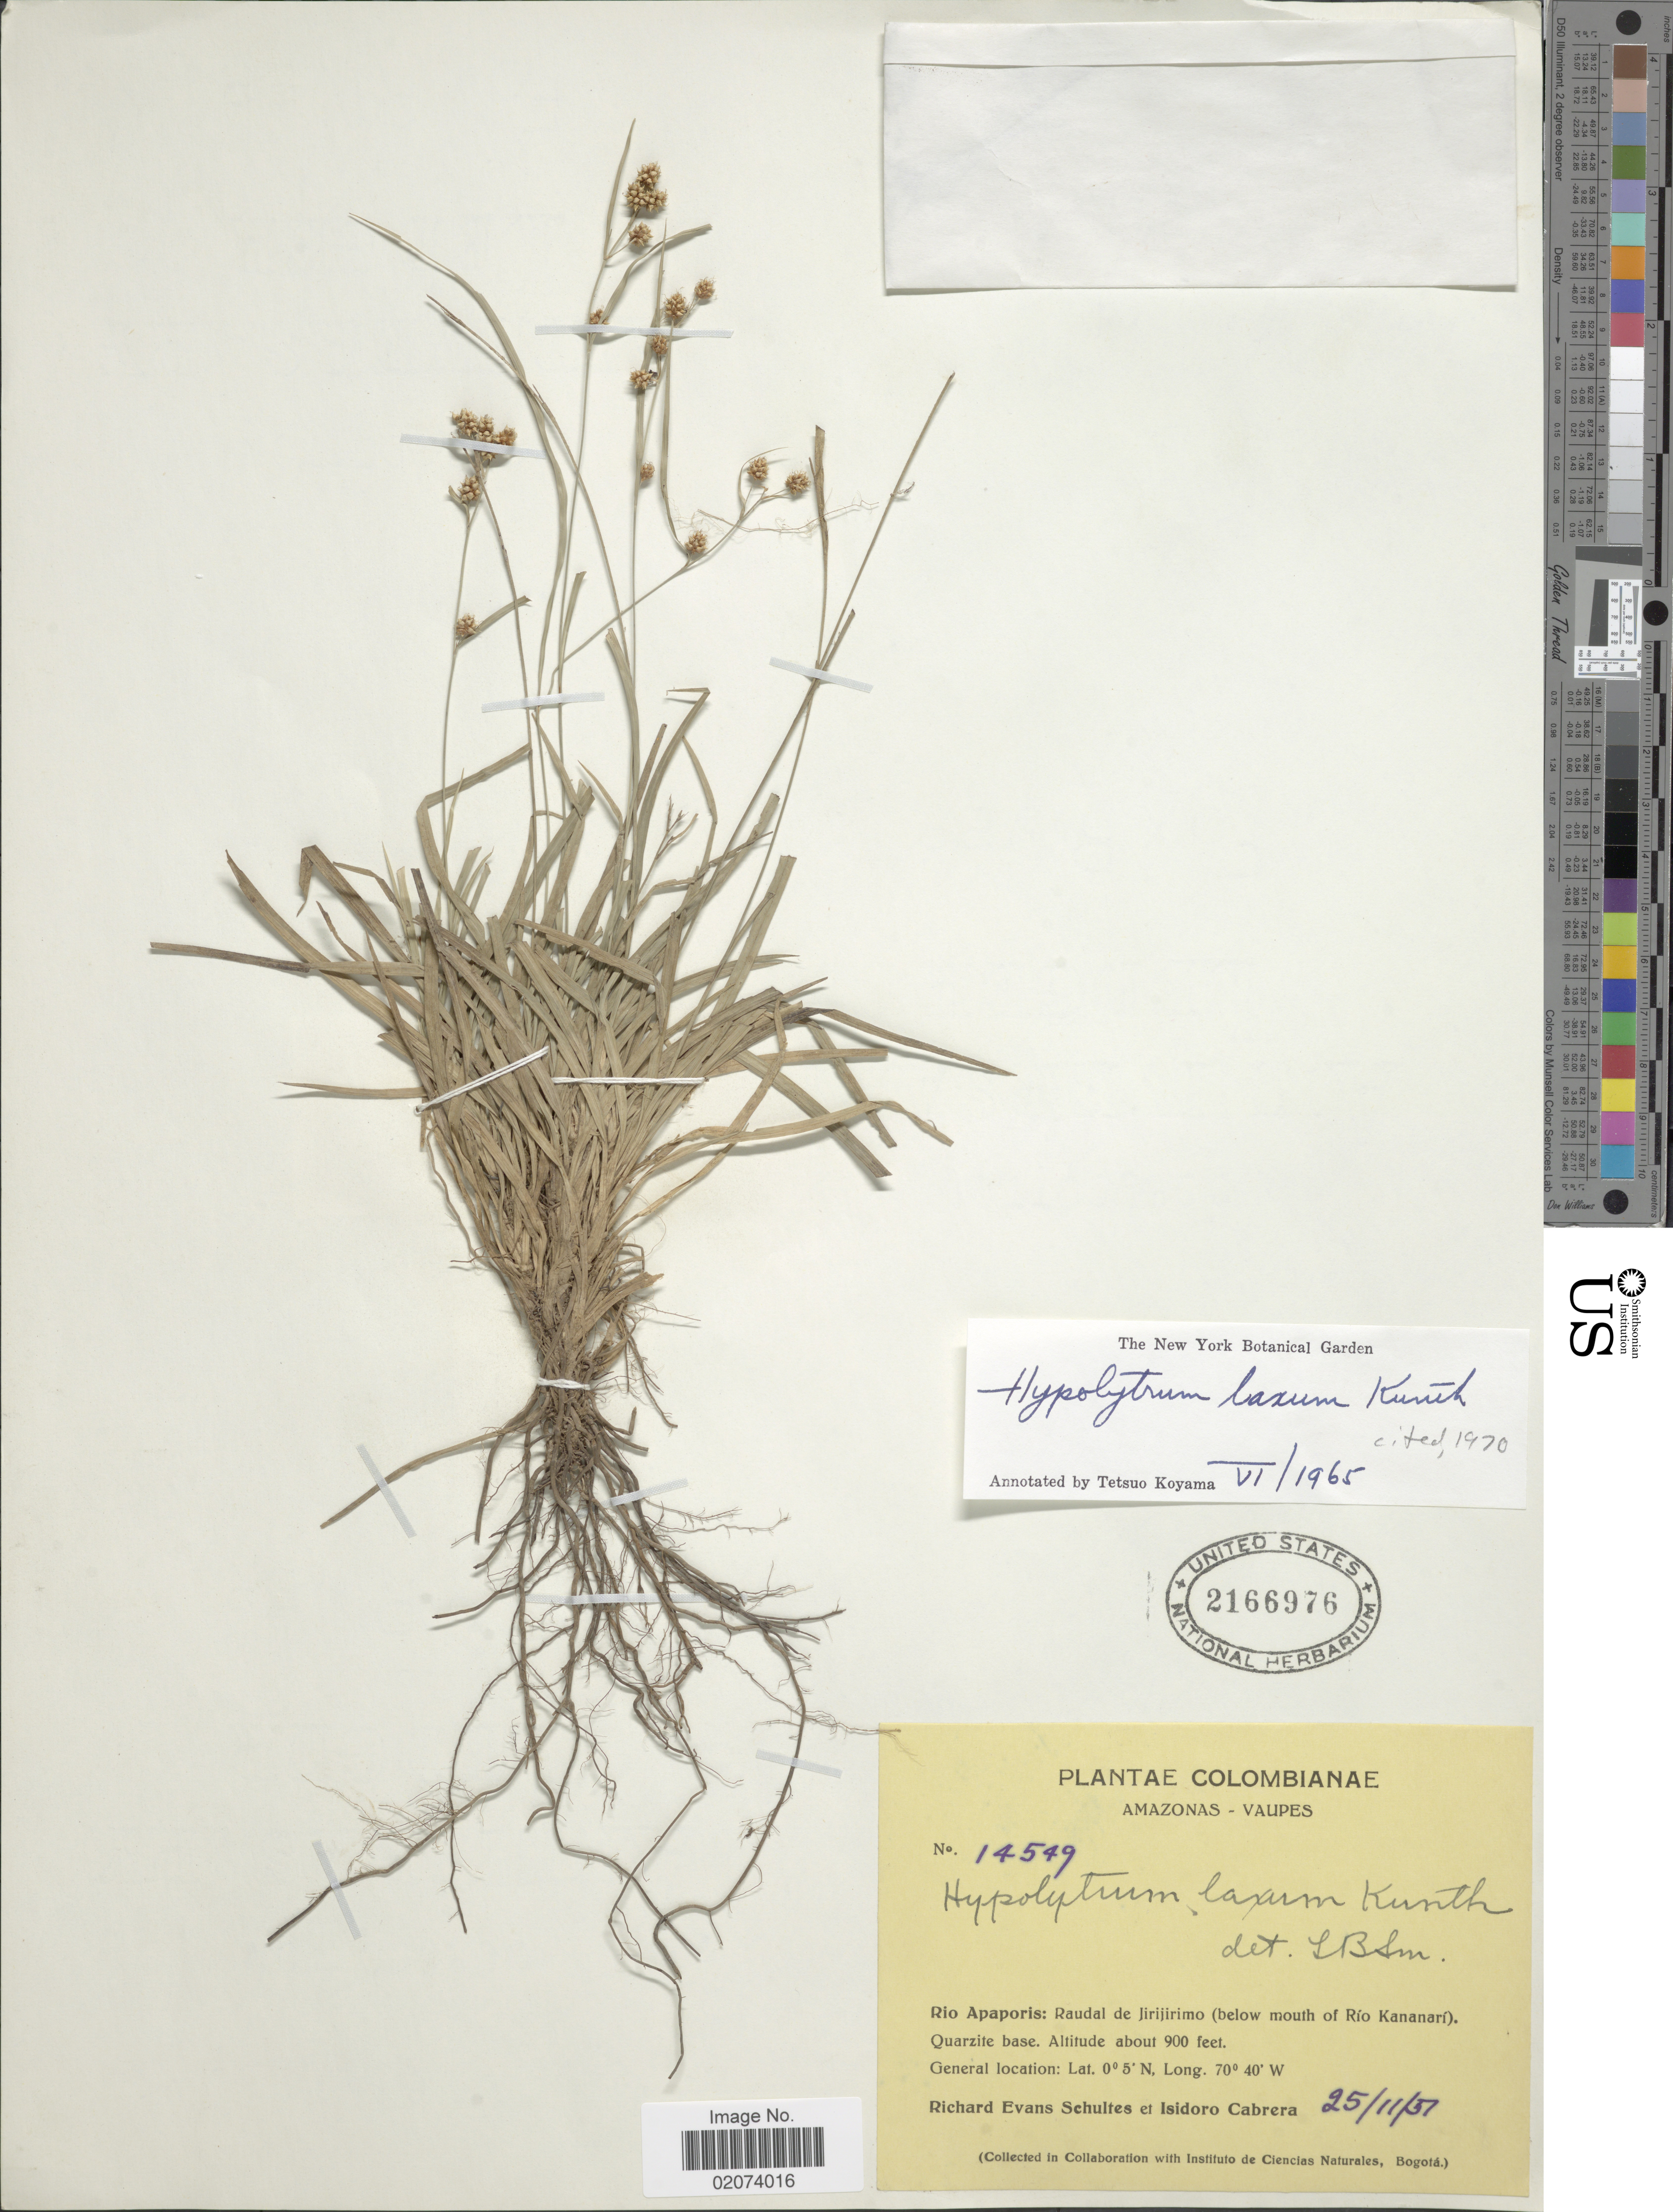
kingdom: Plantae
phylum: Tracheophyta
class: Liliopsida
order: Poales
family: Cyperaceae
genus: Hypolytrum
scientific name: Hypolytrum laxum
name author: Kunth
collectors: R. E. Schultes & I. Cabrera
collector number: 14549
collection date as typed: Transcribed d/m/y: 25/11/51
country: Colombia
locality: Amazonas-Vaupes, Rio Apaporis, Raudal de Jirijirimo (below mouth of Rio Kananari)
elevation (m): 274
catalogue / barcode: US 2166976